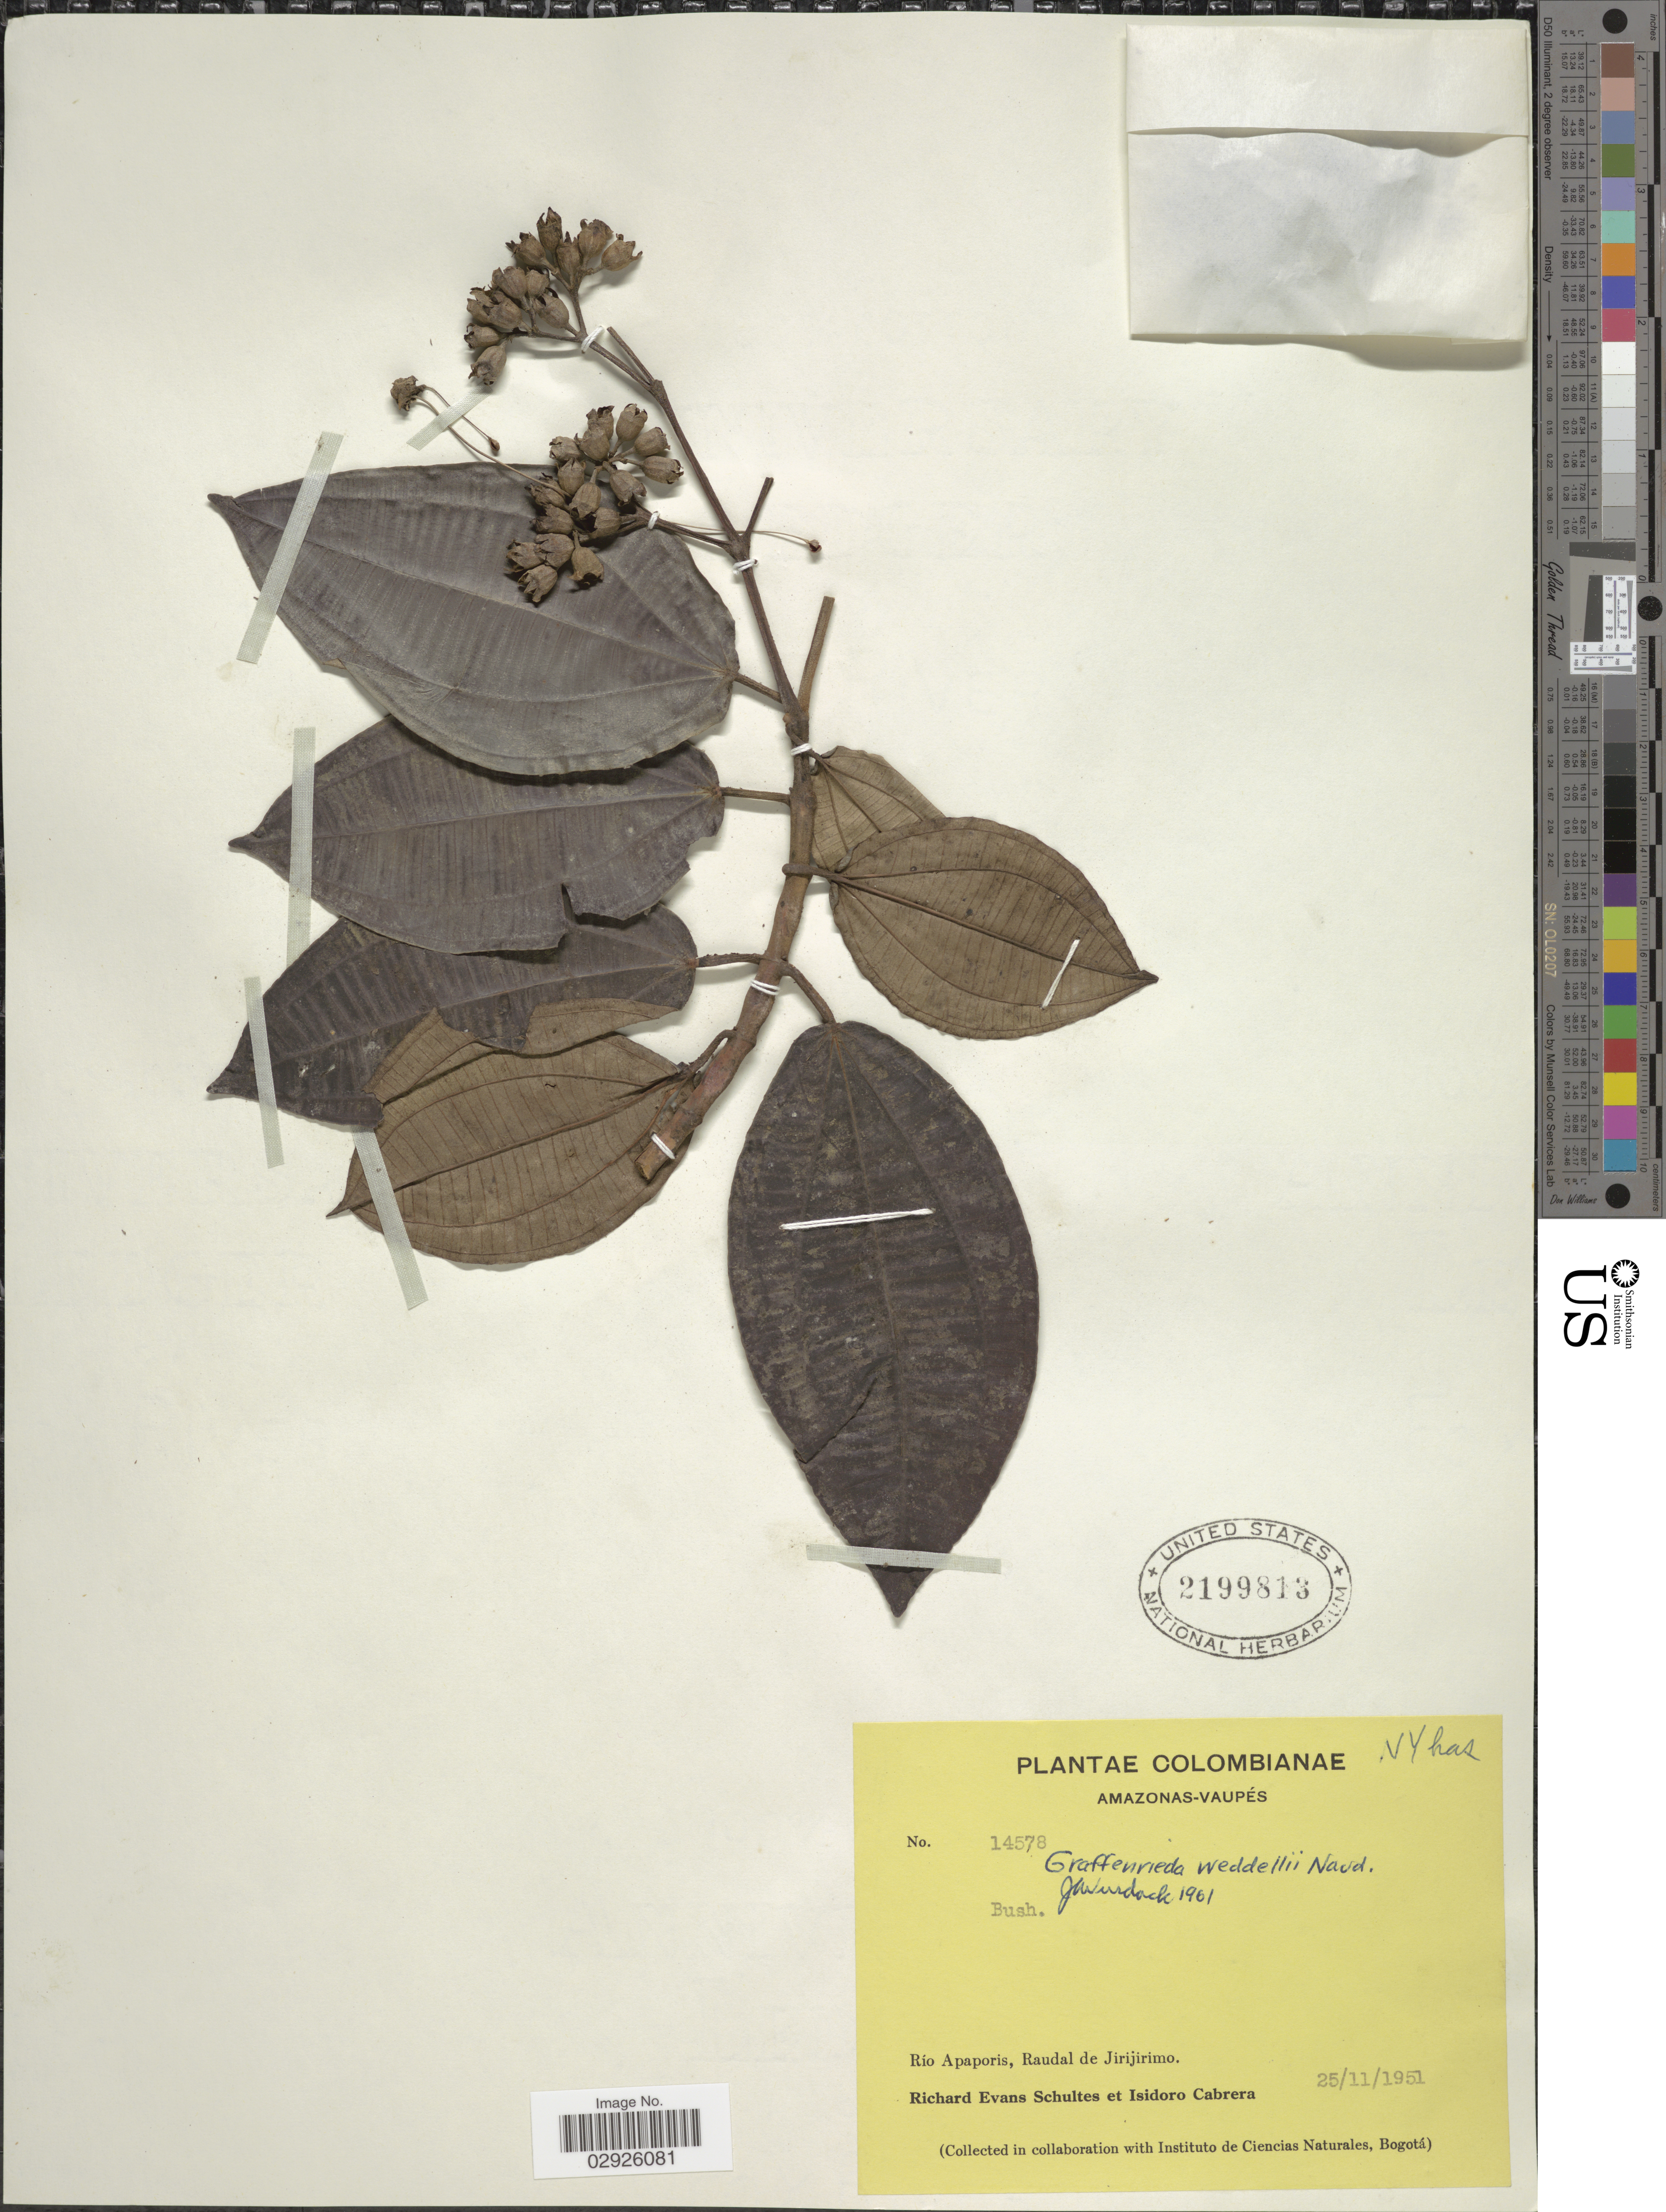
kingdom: Plantae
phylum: Tracheophyta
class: Magnoliopsida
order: Myrtales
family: Melastomataceae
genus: Graffenrieda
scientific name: Graffenrieda weddellii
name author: Naudin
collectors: R. E. Schultes & I. Cabrera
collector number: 14578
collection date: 1951-11-25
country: Colombia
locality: Amazonas-Vaupés. Río Apaporis, Raudal de Jirijirimo.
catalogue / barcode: US 2199813